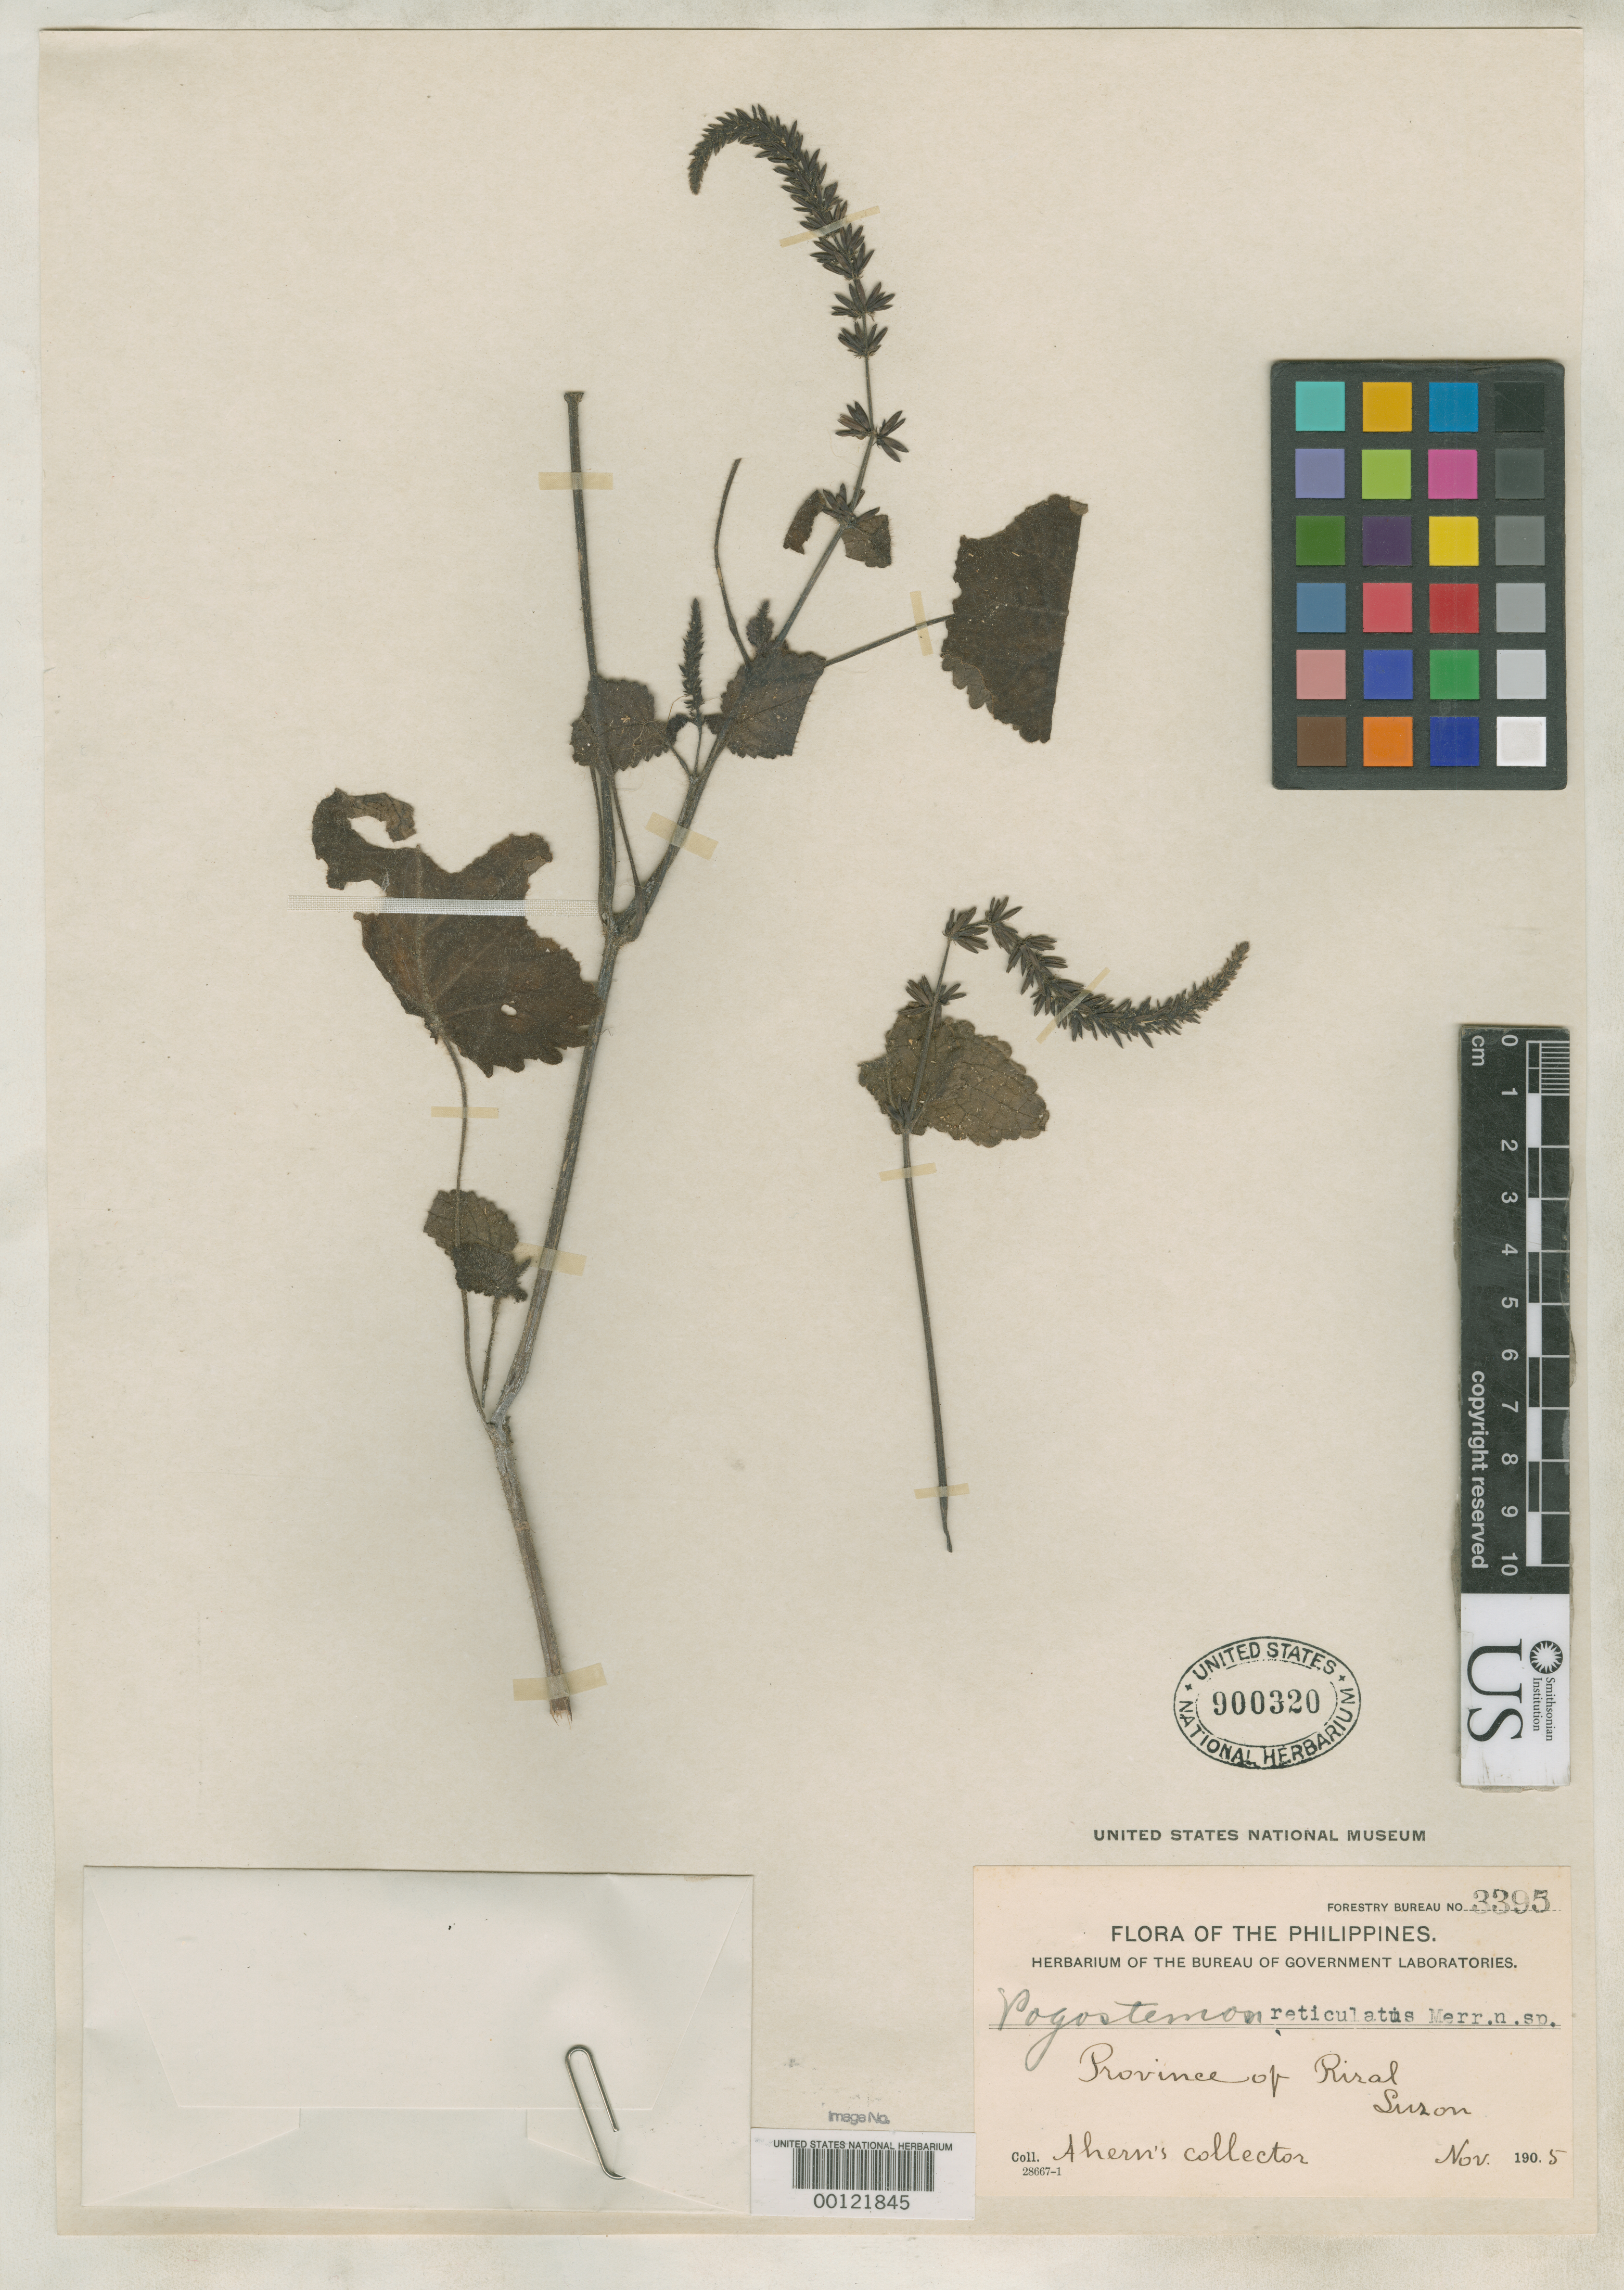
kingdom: Plantae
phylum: Tracheophyta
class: Magnoliopsida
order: Lamiales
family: Lamiaceae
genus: Pogostemon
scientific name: Pogostemon reticulatus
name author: Merr.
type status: Isotype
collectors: Ahern's collector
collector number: Bur. For. 3395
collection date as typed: Nov 1905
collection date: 1905-11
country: Philippines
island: Luzon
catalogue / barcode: US 900320